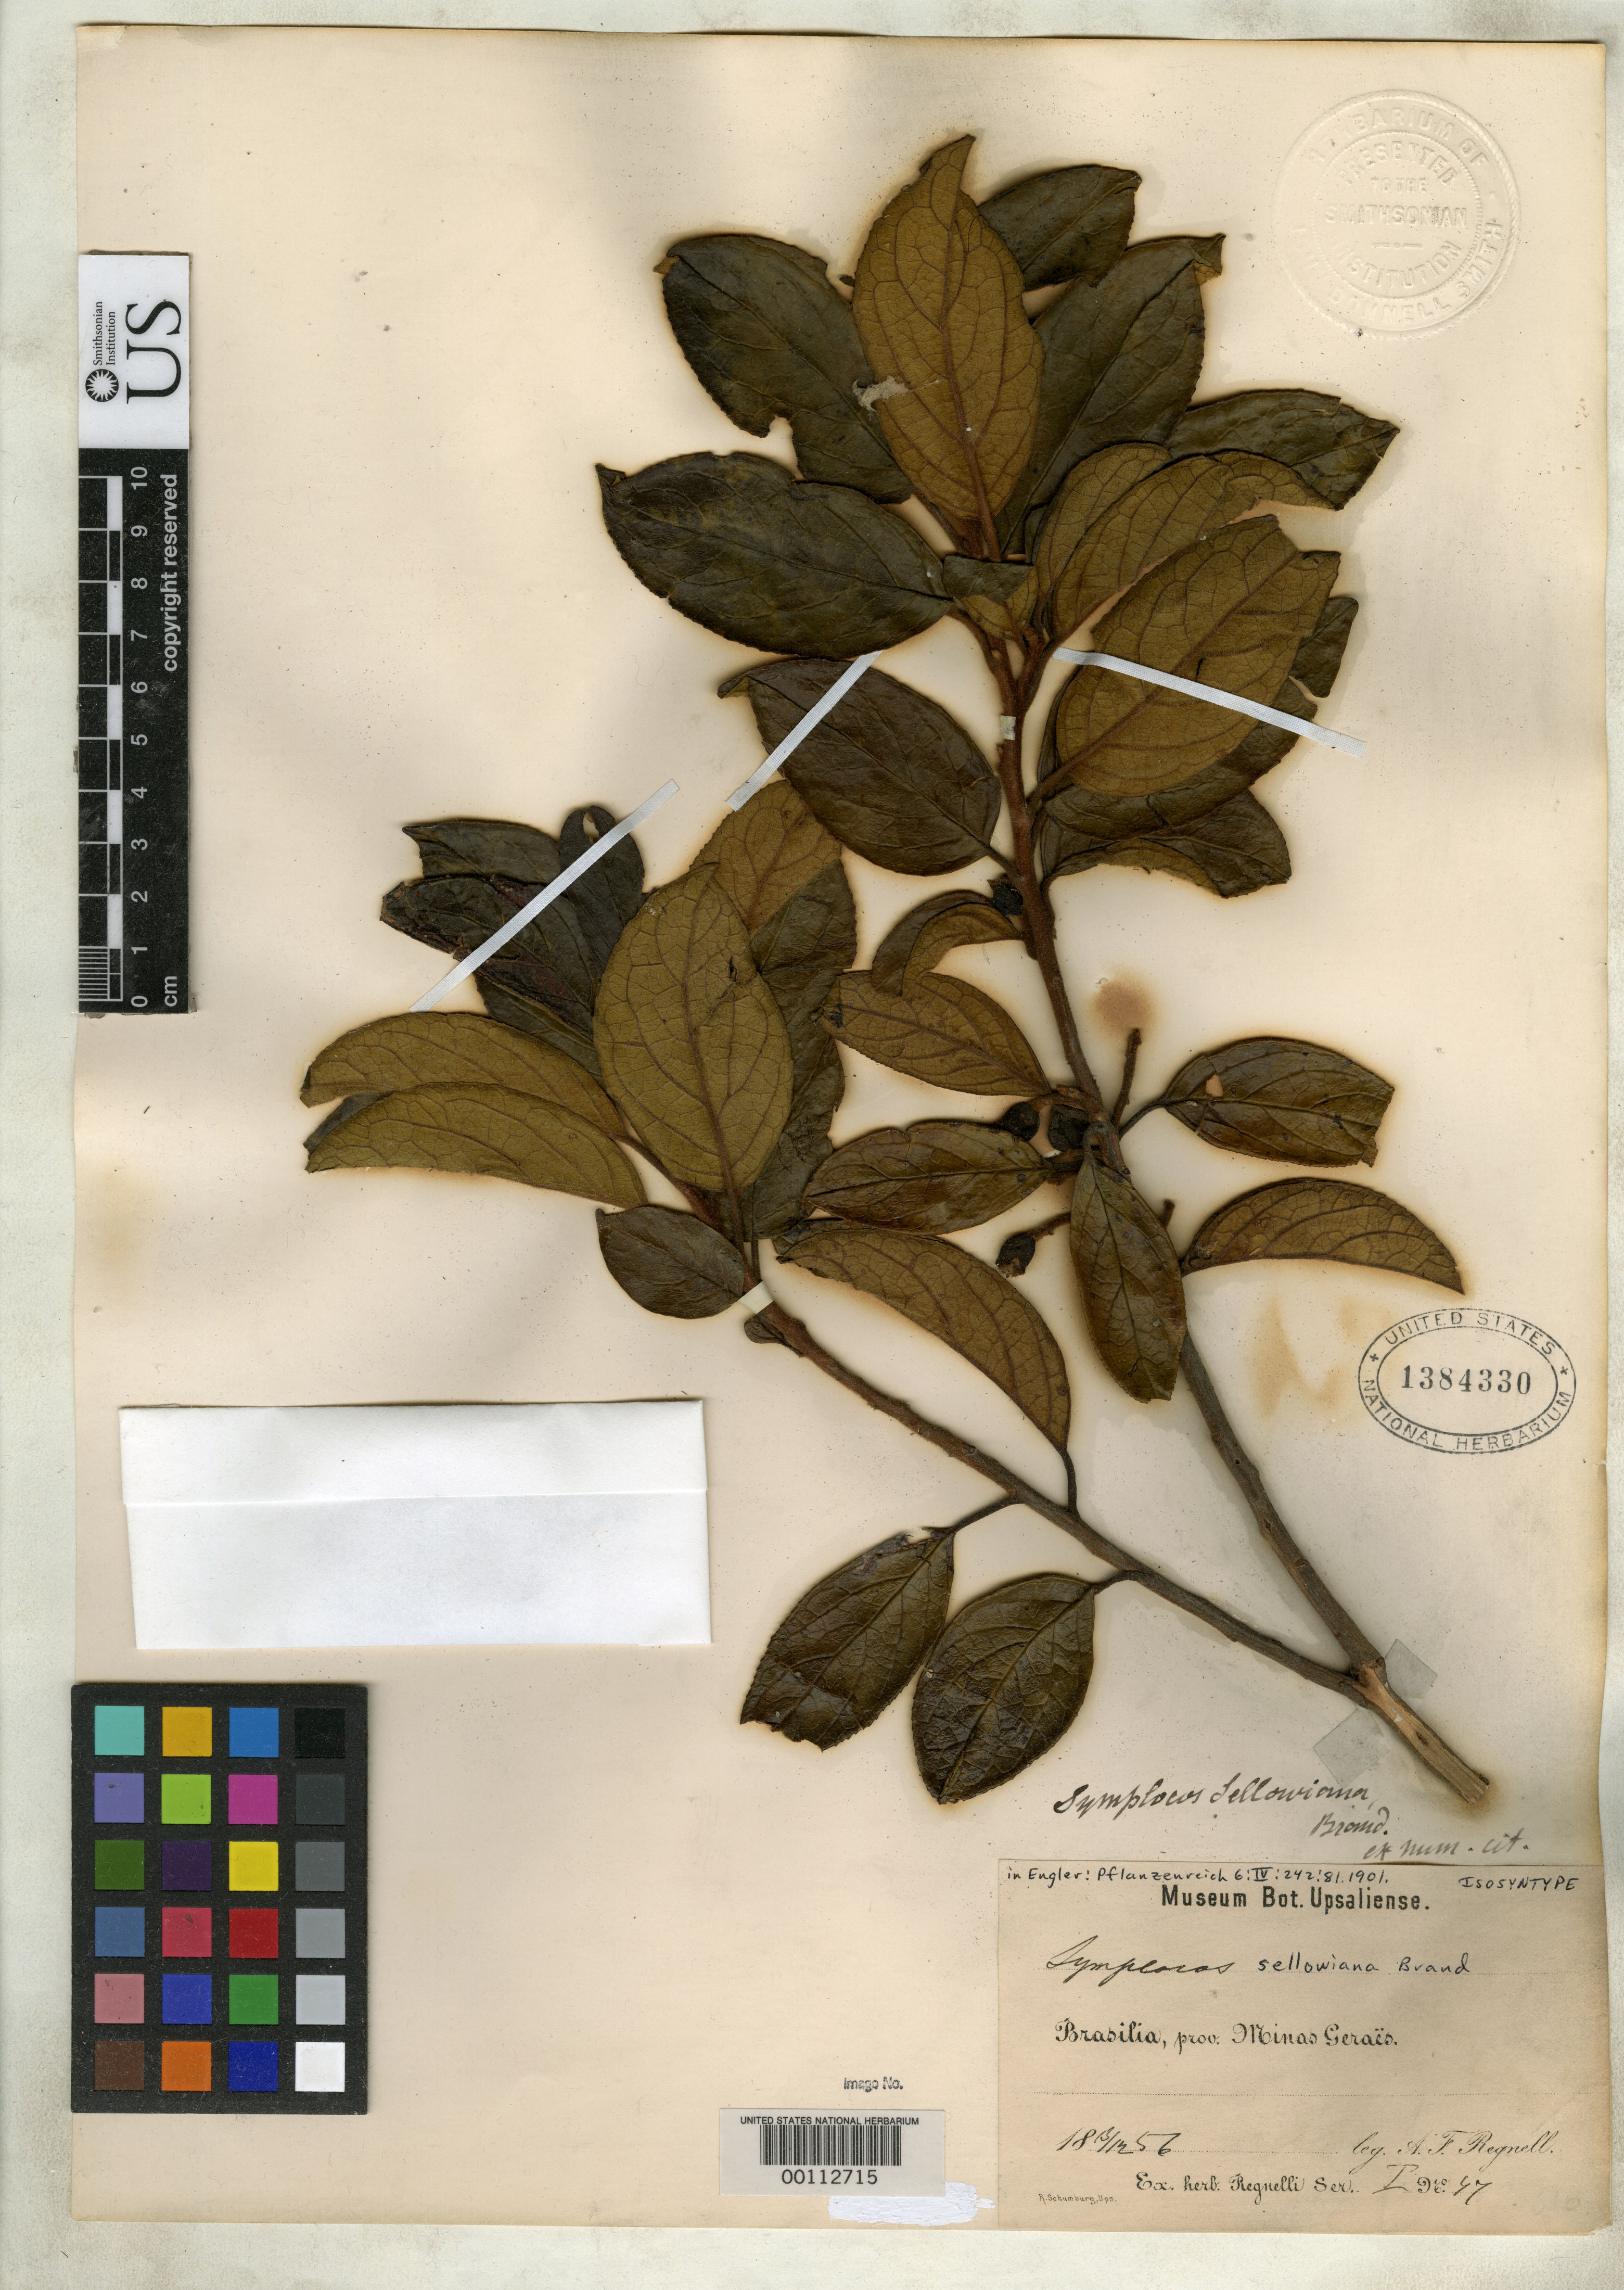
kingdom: Plantae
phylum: Tracheophyta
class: Magnoliopsida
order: Ericales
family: Symplocaceae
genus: Symplocos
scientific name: Symplocos sellowiana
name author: Brand in Engl.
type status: Isosyntype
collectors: A. F. Regnell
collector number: I,47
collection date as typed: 13 Dec 1856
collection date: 1856-12-13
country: Brazil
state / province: Minas Gerais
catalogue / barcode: US 1384330